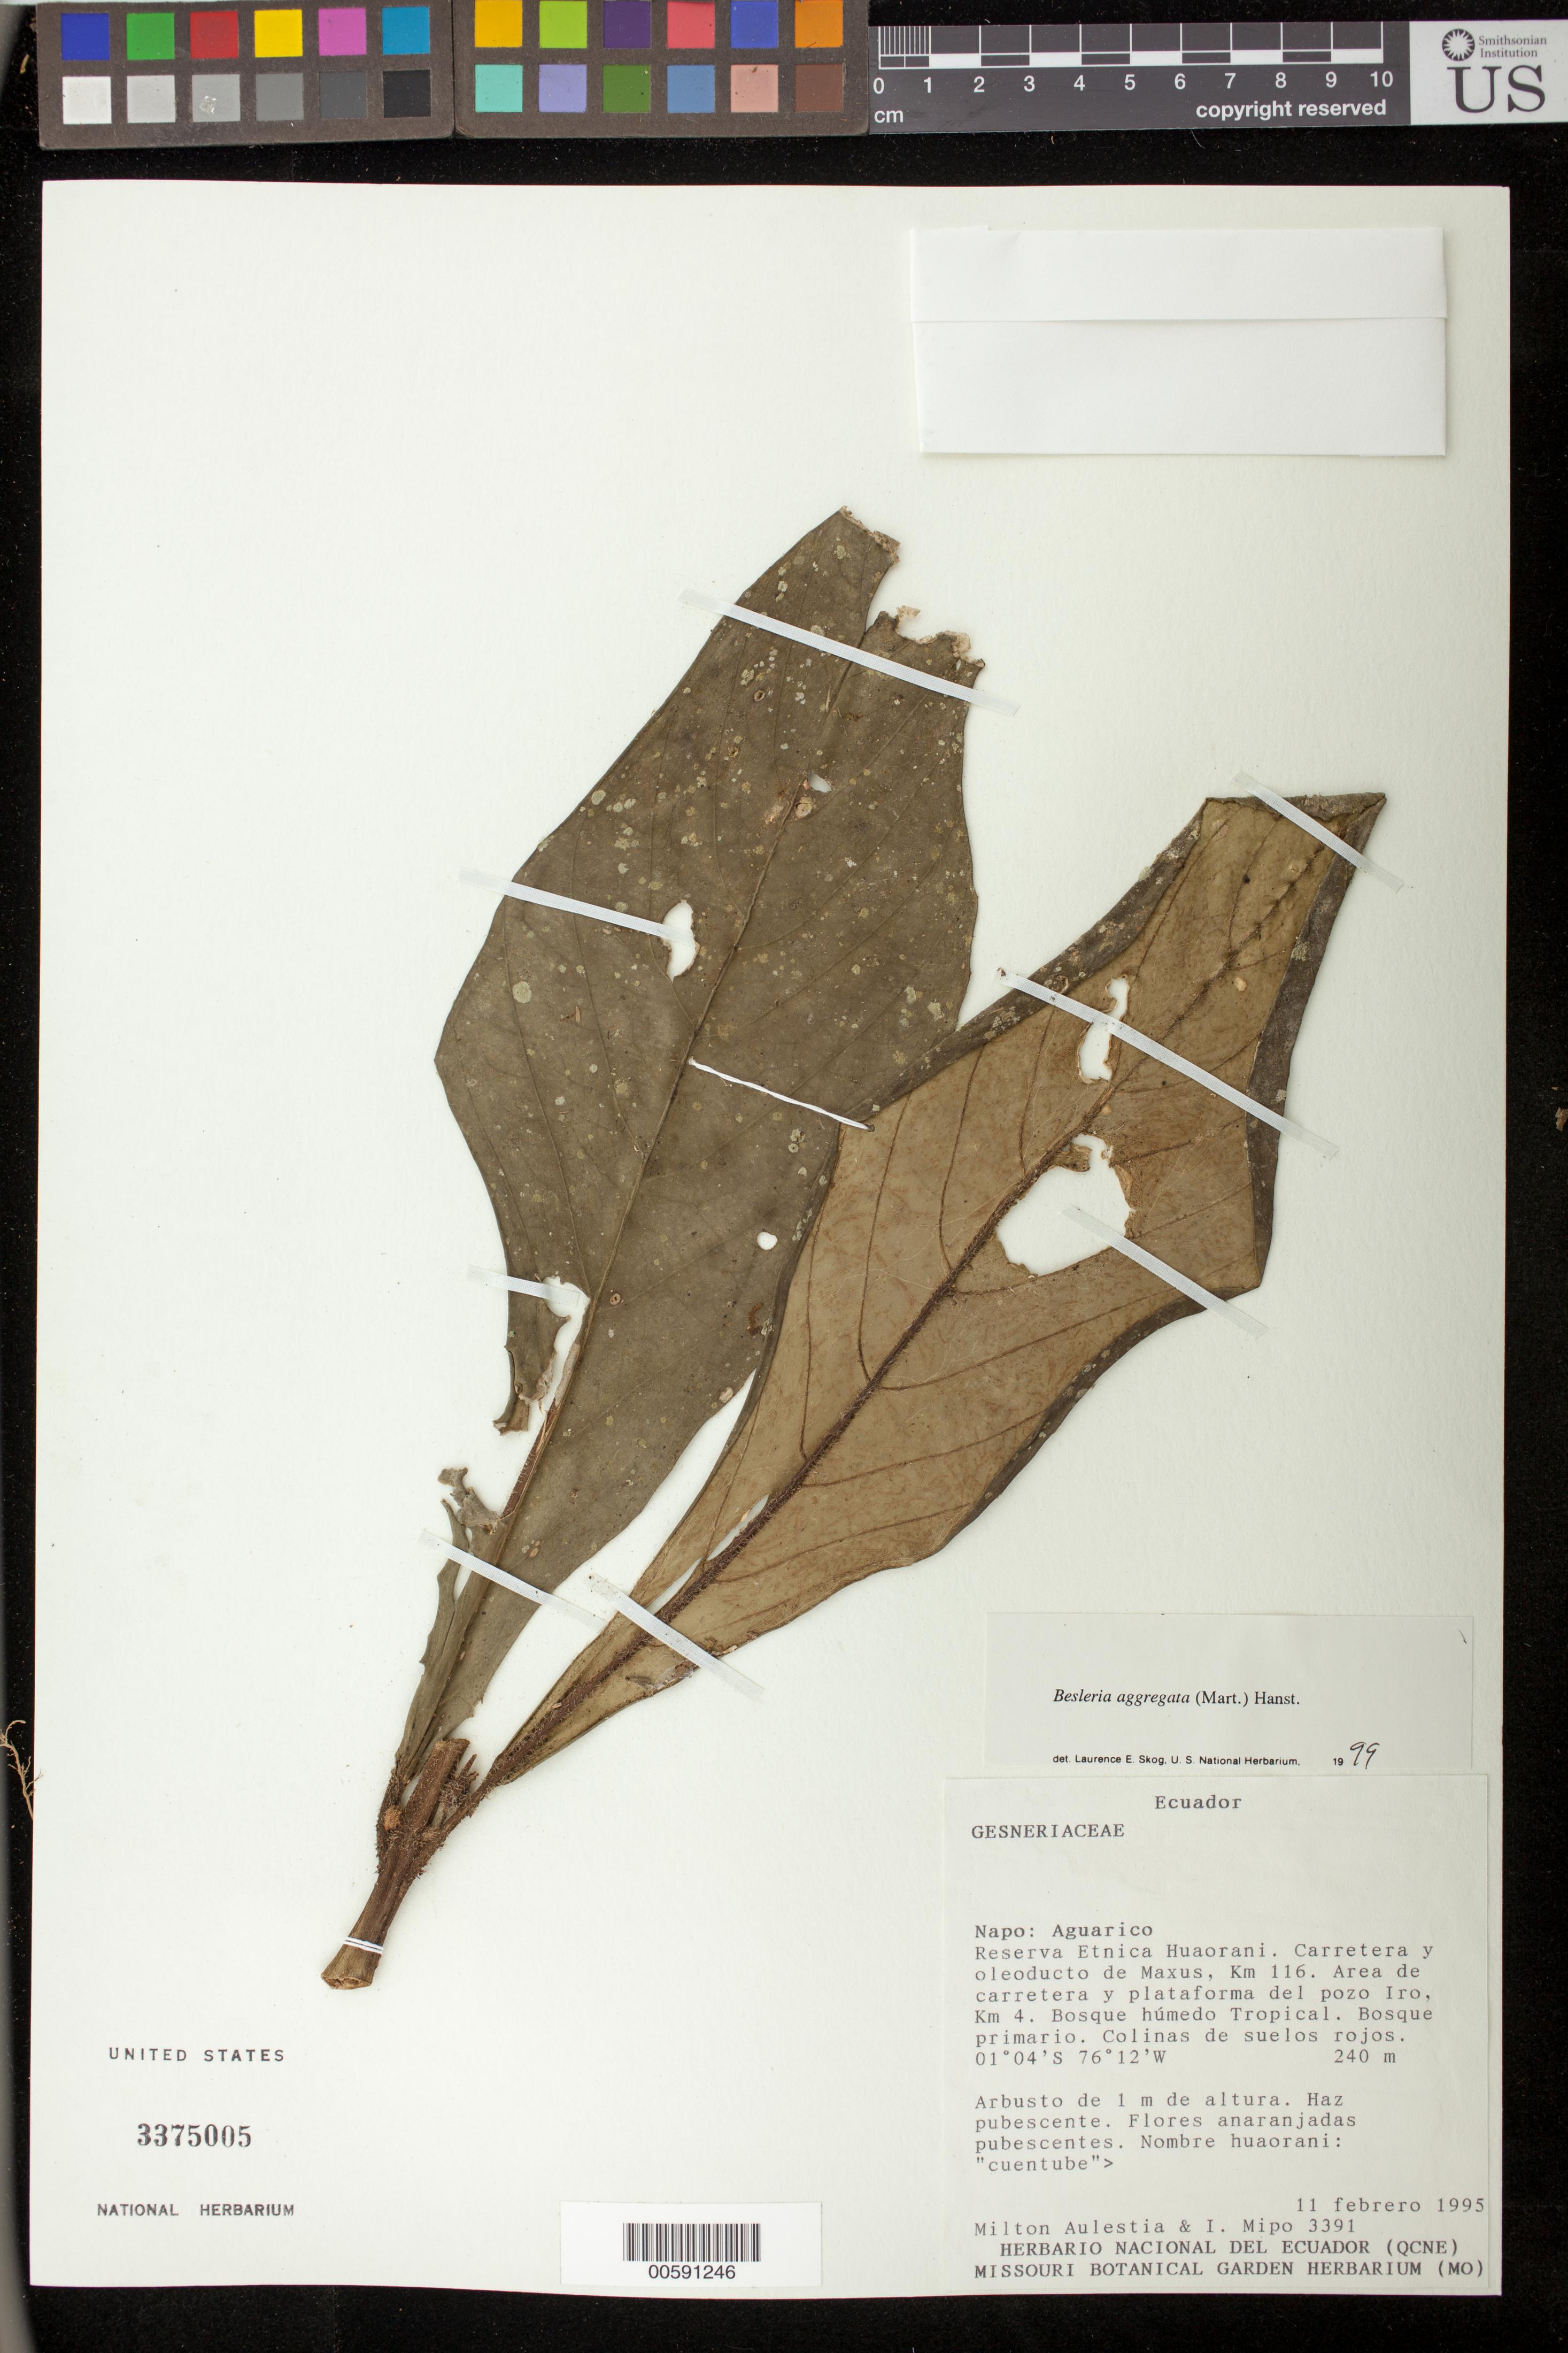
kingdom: Plantae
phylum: Tracheophyta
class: Magnoliopsida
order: Lamiales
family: Gesneriaceae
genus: Besleria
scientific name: Besleria aggregata var. aggregata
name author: (Mart.) Hanst.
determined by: Skog, Laurence E.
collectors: M. Aulestia & I. Mipo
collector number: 3391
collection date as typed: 11 Feb 1995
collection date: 1995-02-11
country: Ecuador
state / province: Napo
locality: Aguarico: Reserva Etnica Huaorani, carretera y oleoducto de Maxus, Km 116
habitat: Bosque húmedo tropical; bosque primario, colinas de suelos rojos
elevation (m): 240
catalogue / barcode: US 3375005